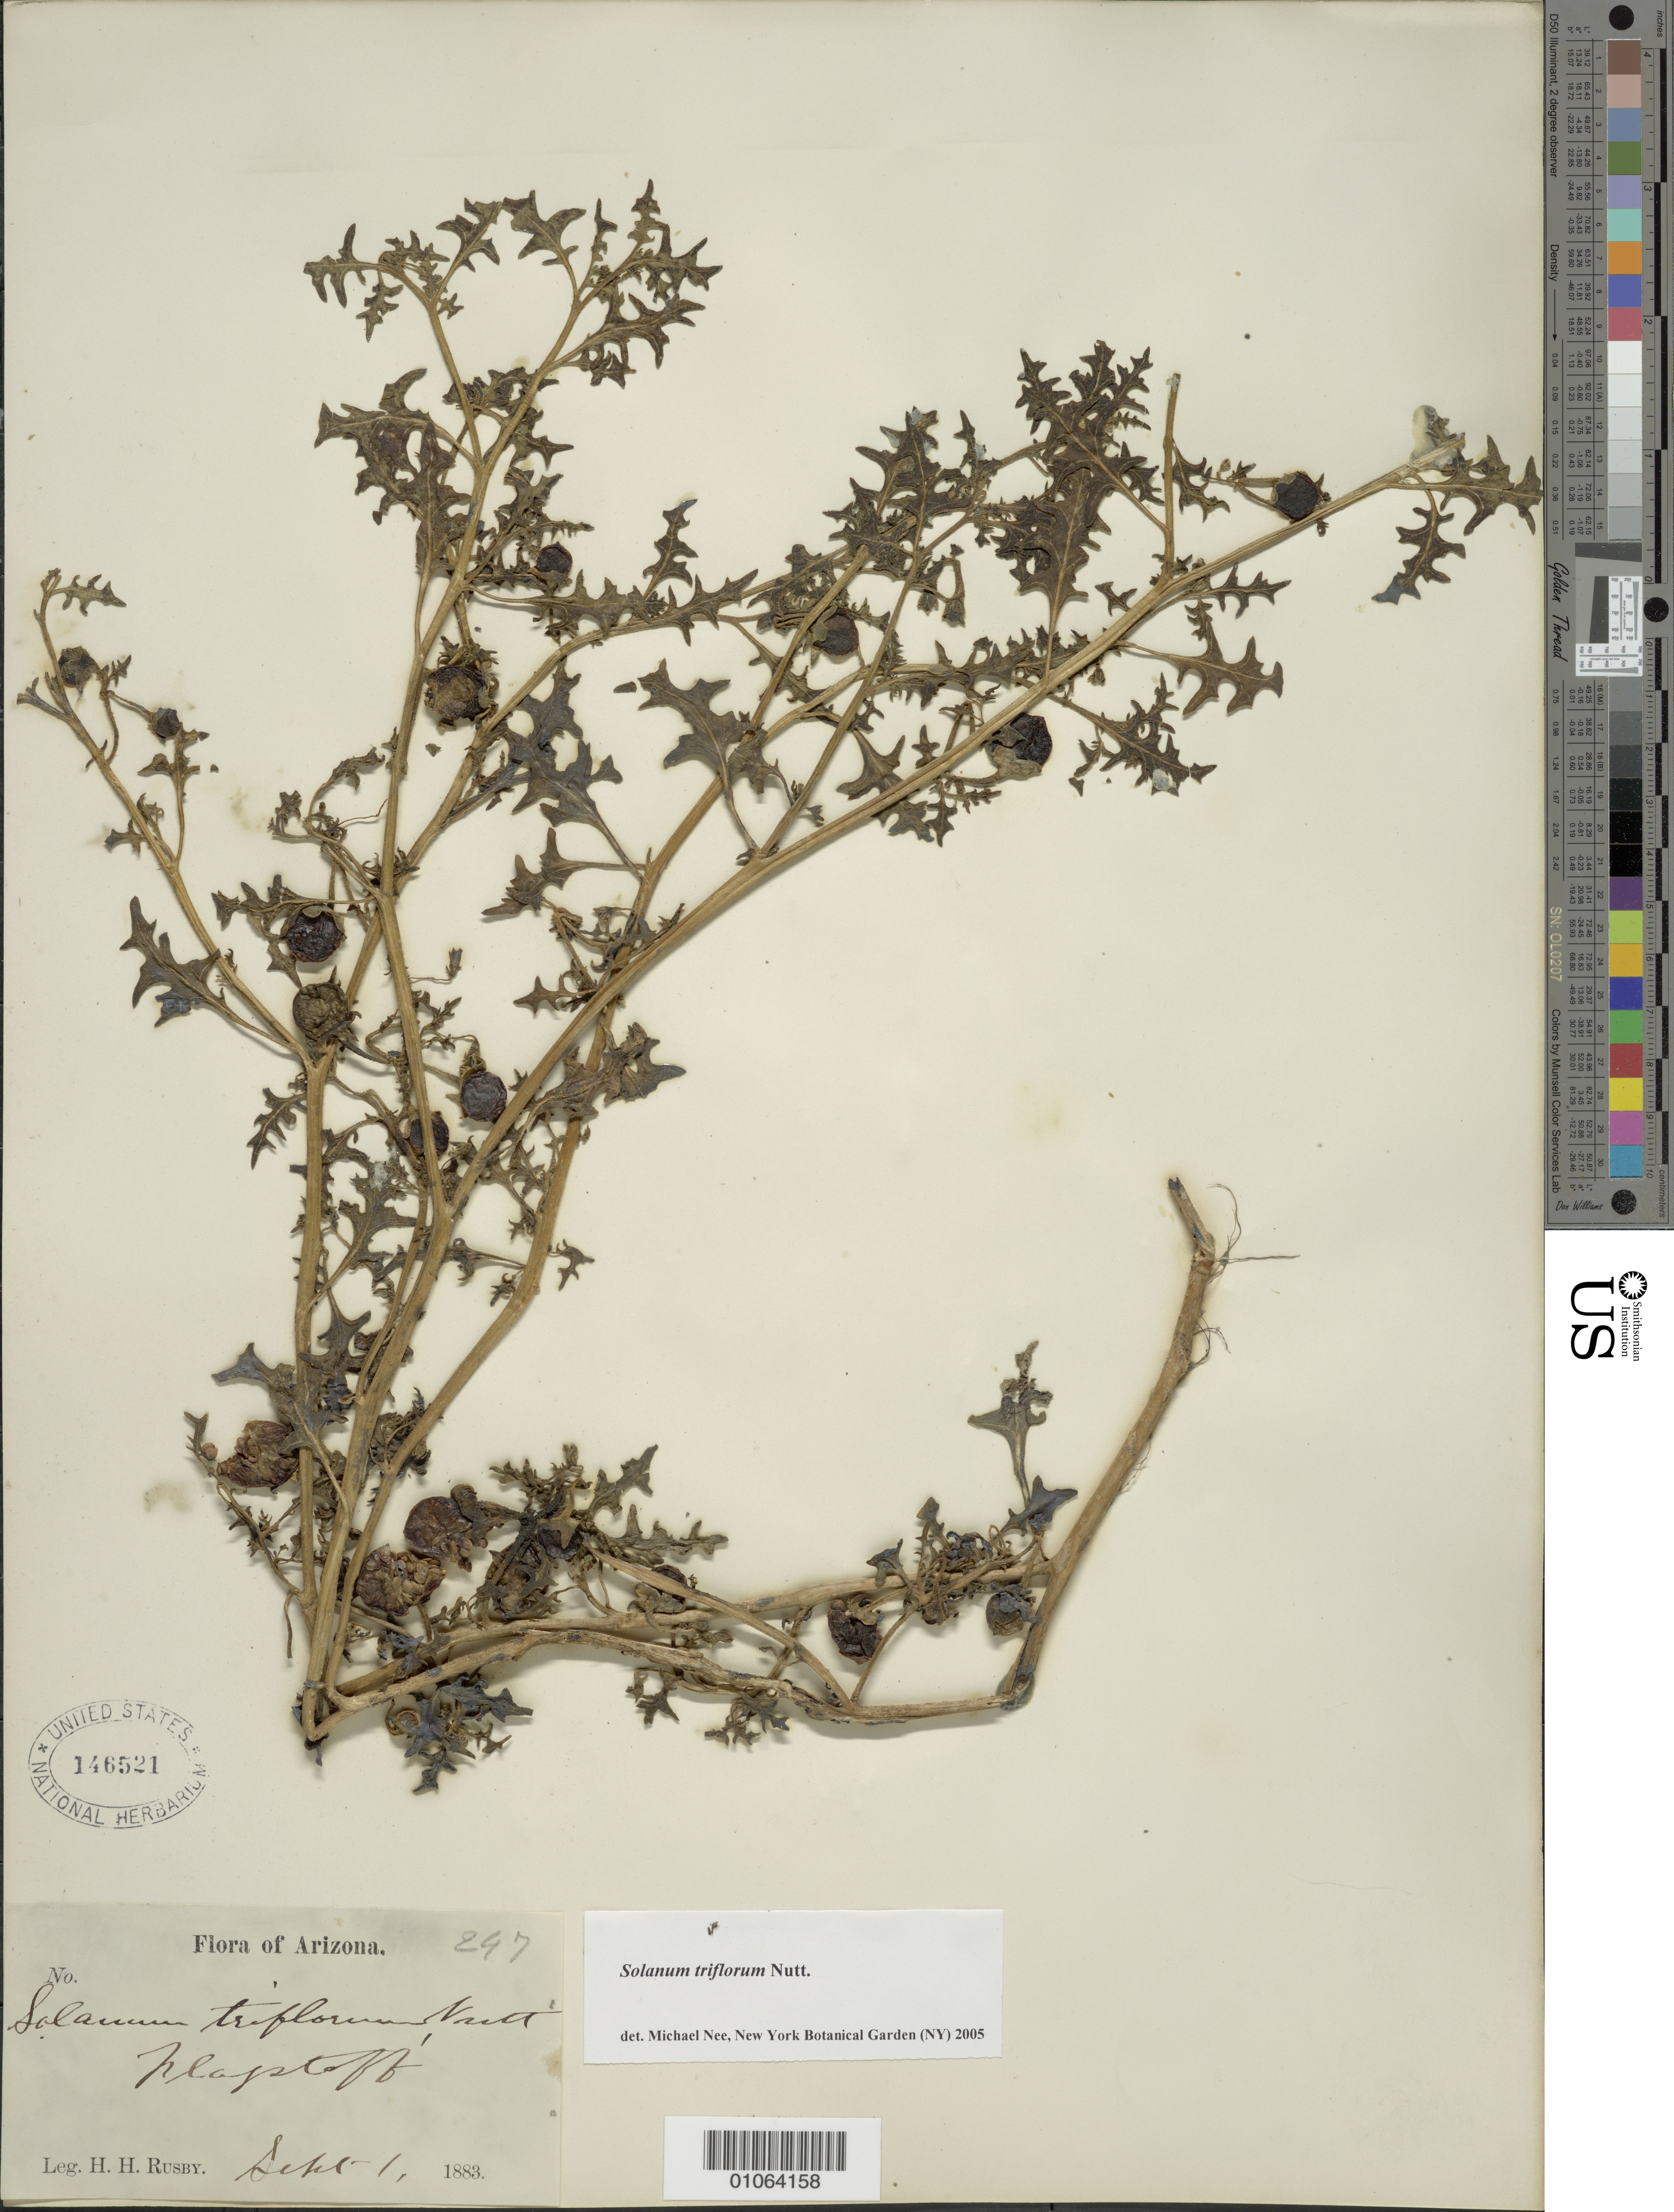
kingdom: Plantae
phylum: Tracheophyta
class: Magnoliopsida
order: Solanales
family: Solanaceae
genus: Solanum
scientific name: Solanum triflorum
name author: Nutt.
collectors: H. H. Rusby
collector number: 247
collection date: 1883-09-01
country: United States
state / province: Arizona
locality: Flagstaff.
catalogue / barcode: US 146521